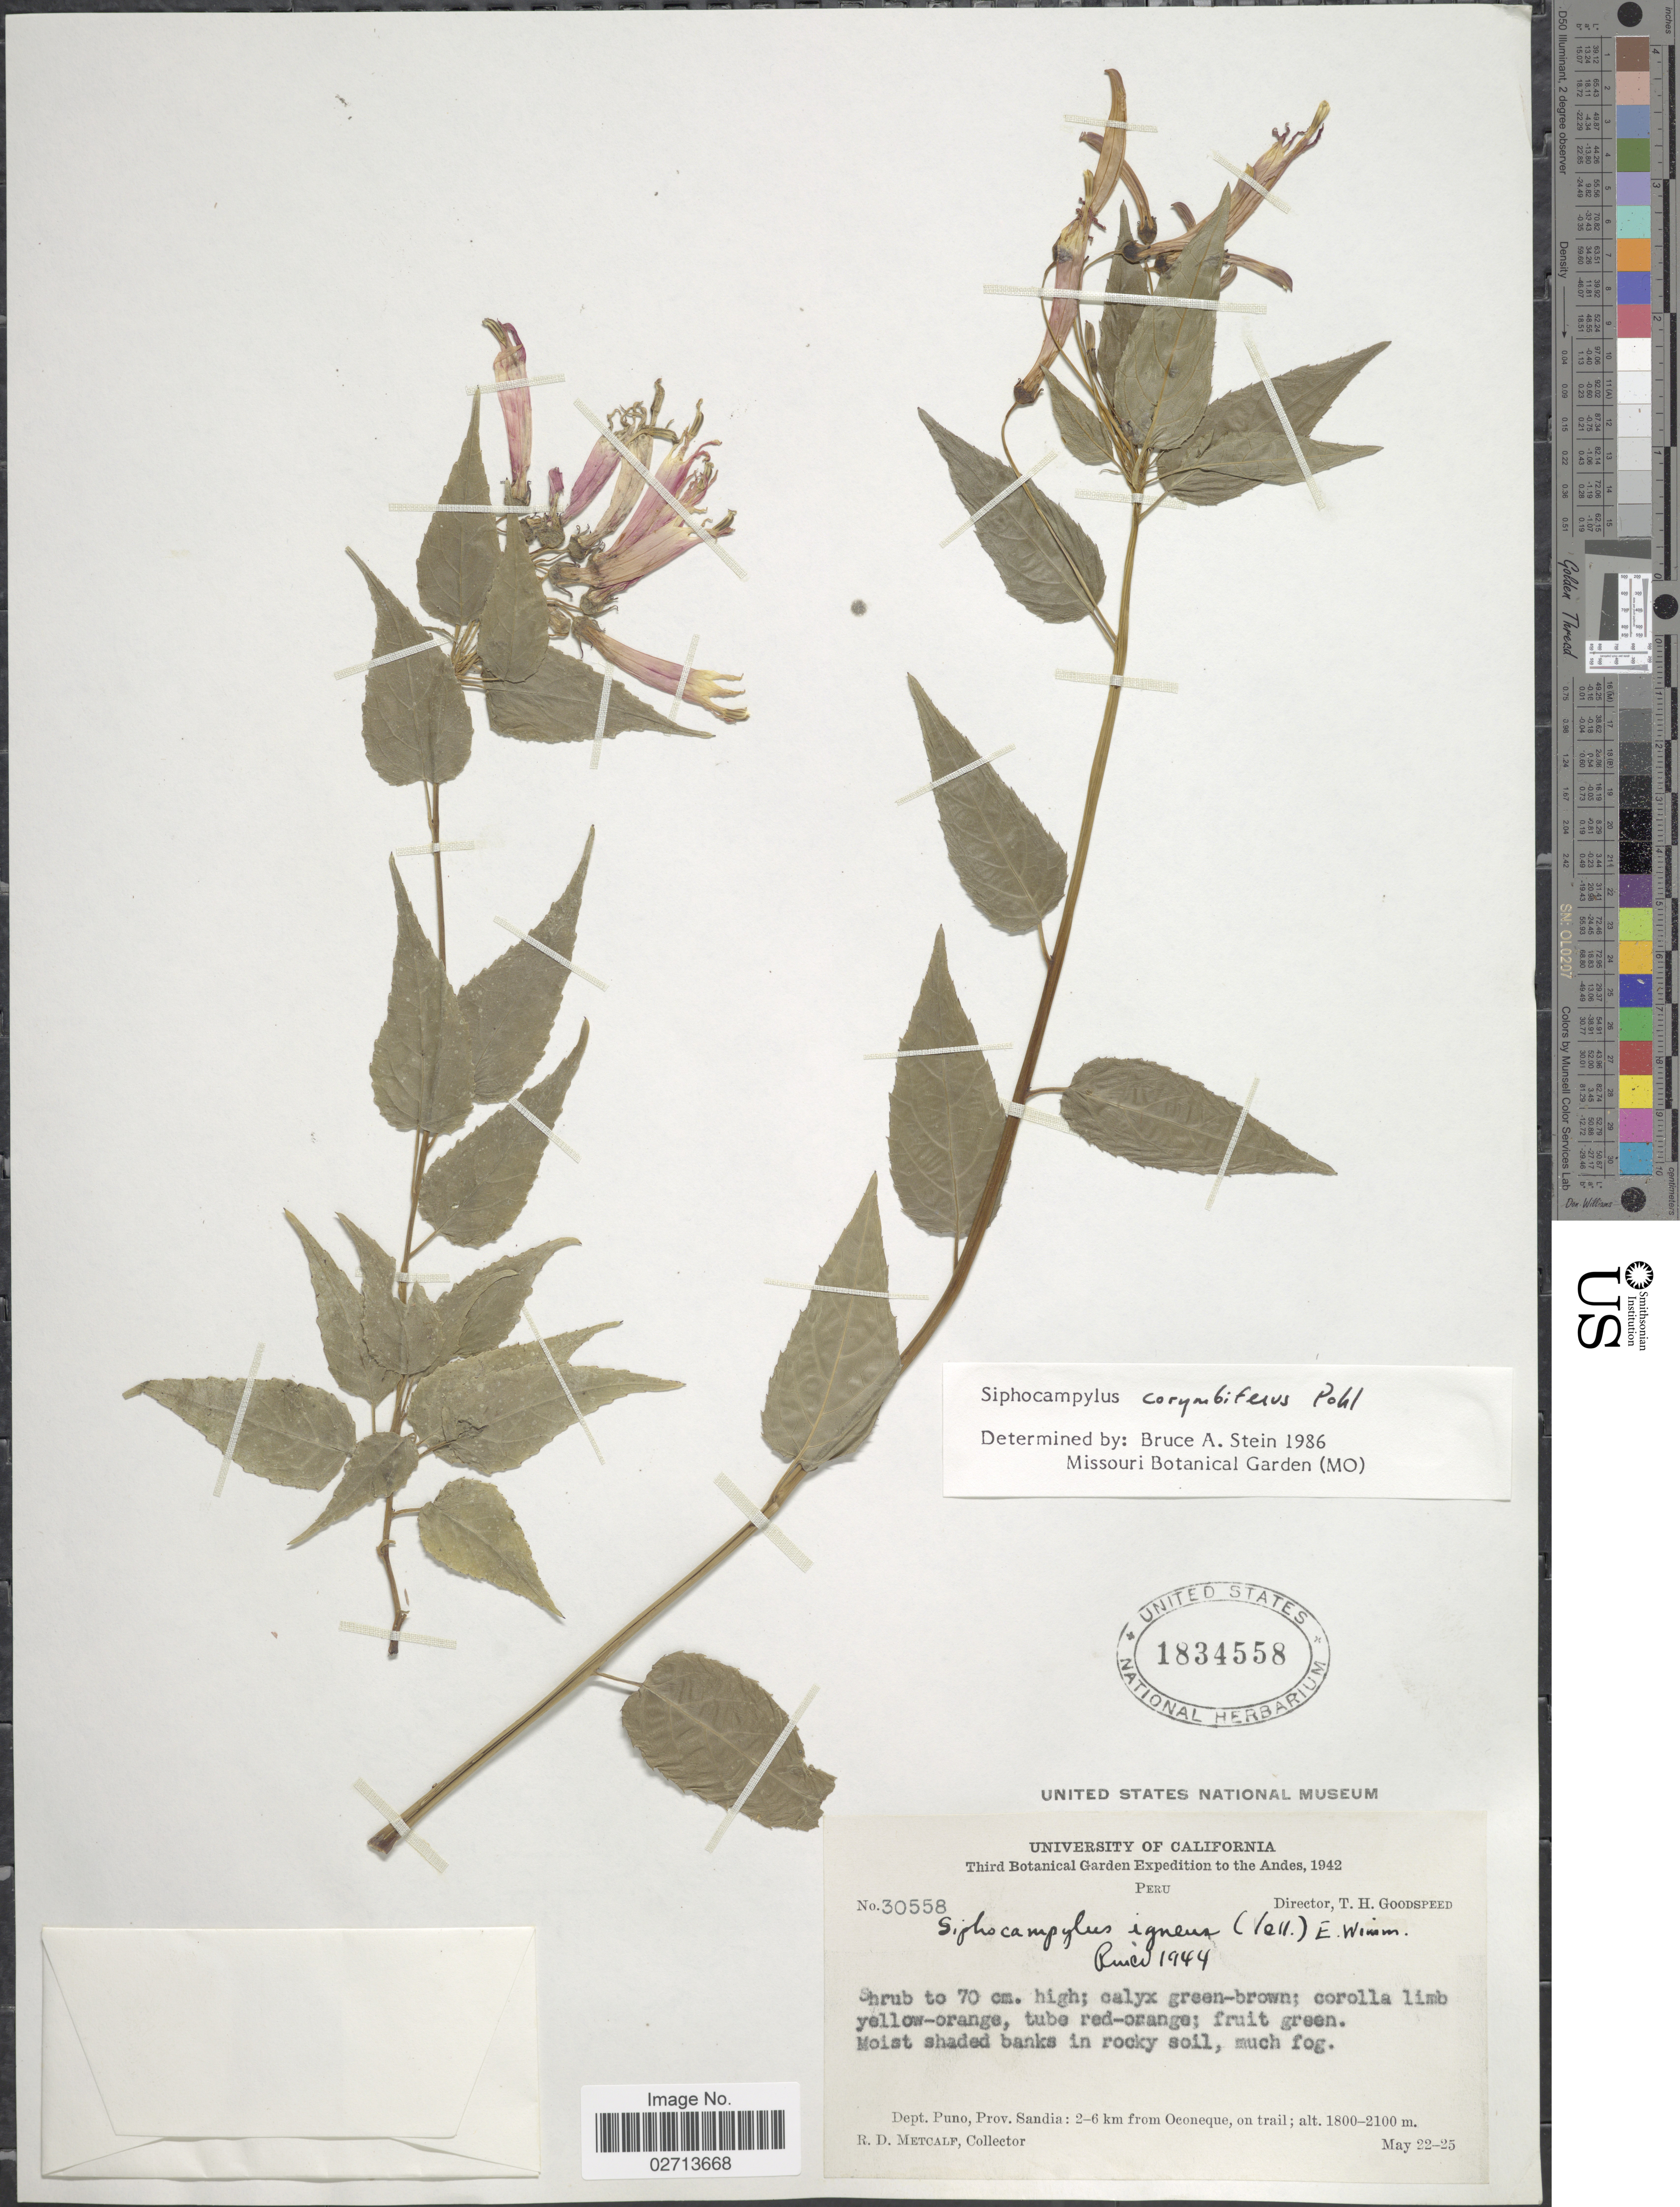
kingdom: Plantae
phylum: Tracheophyta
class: Magnoliopsida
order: Asterales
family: Campanulaceae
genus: Siphocampylus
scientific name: Siphocampylus corymbiferus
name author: Pohl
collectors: R. D. Metcalf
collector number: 30558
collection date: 1942-05-22/1942-05-25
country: Peru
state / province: Puno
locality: Andes, Prov. Sandia: 2-6 km from Oconeque, on trail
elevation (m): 1800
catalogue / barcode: US 1834558